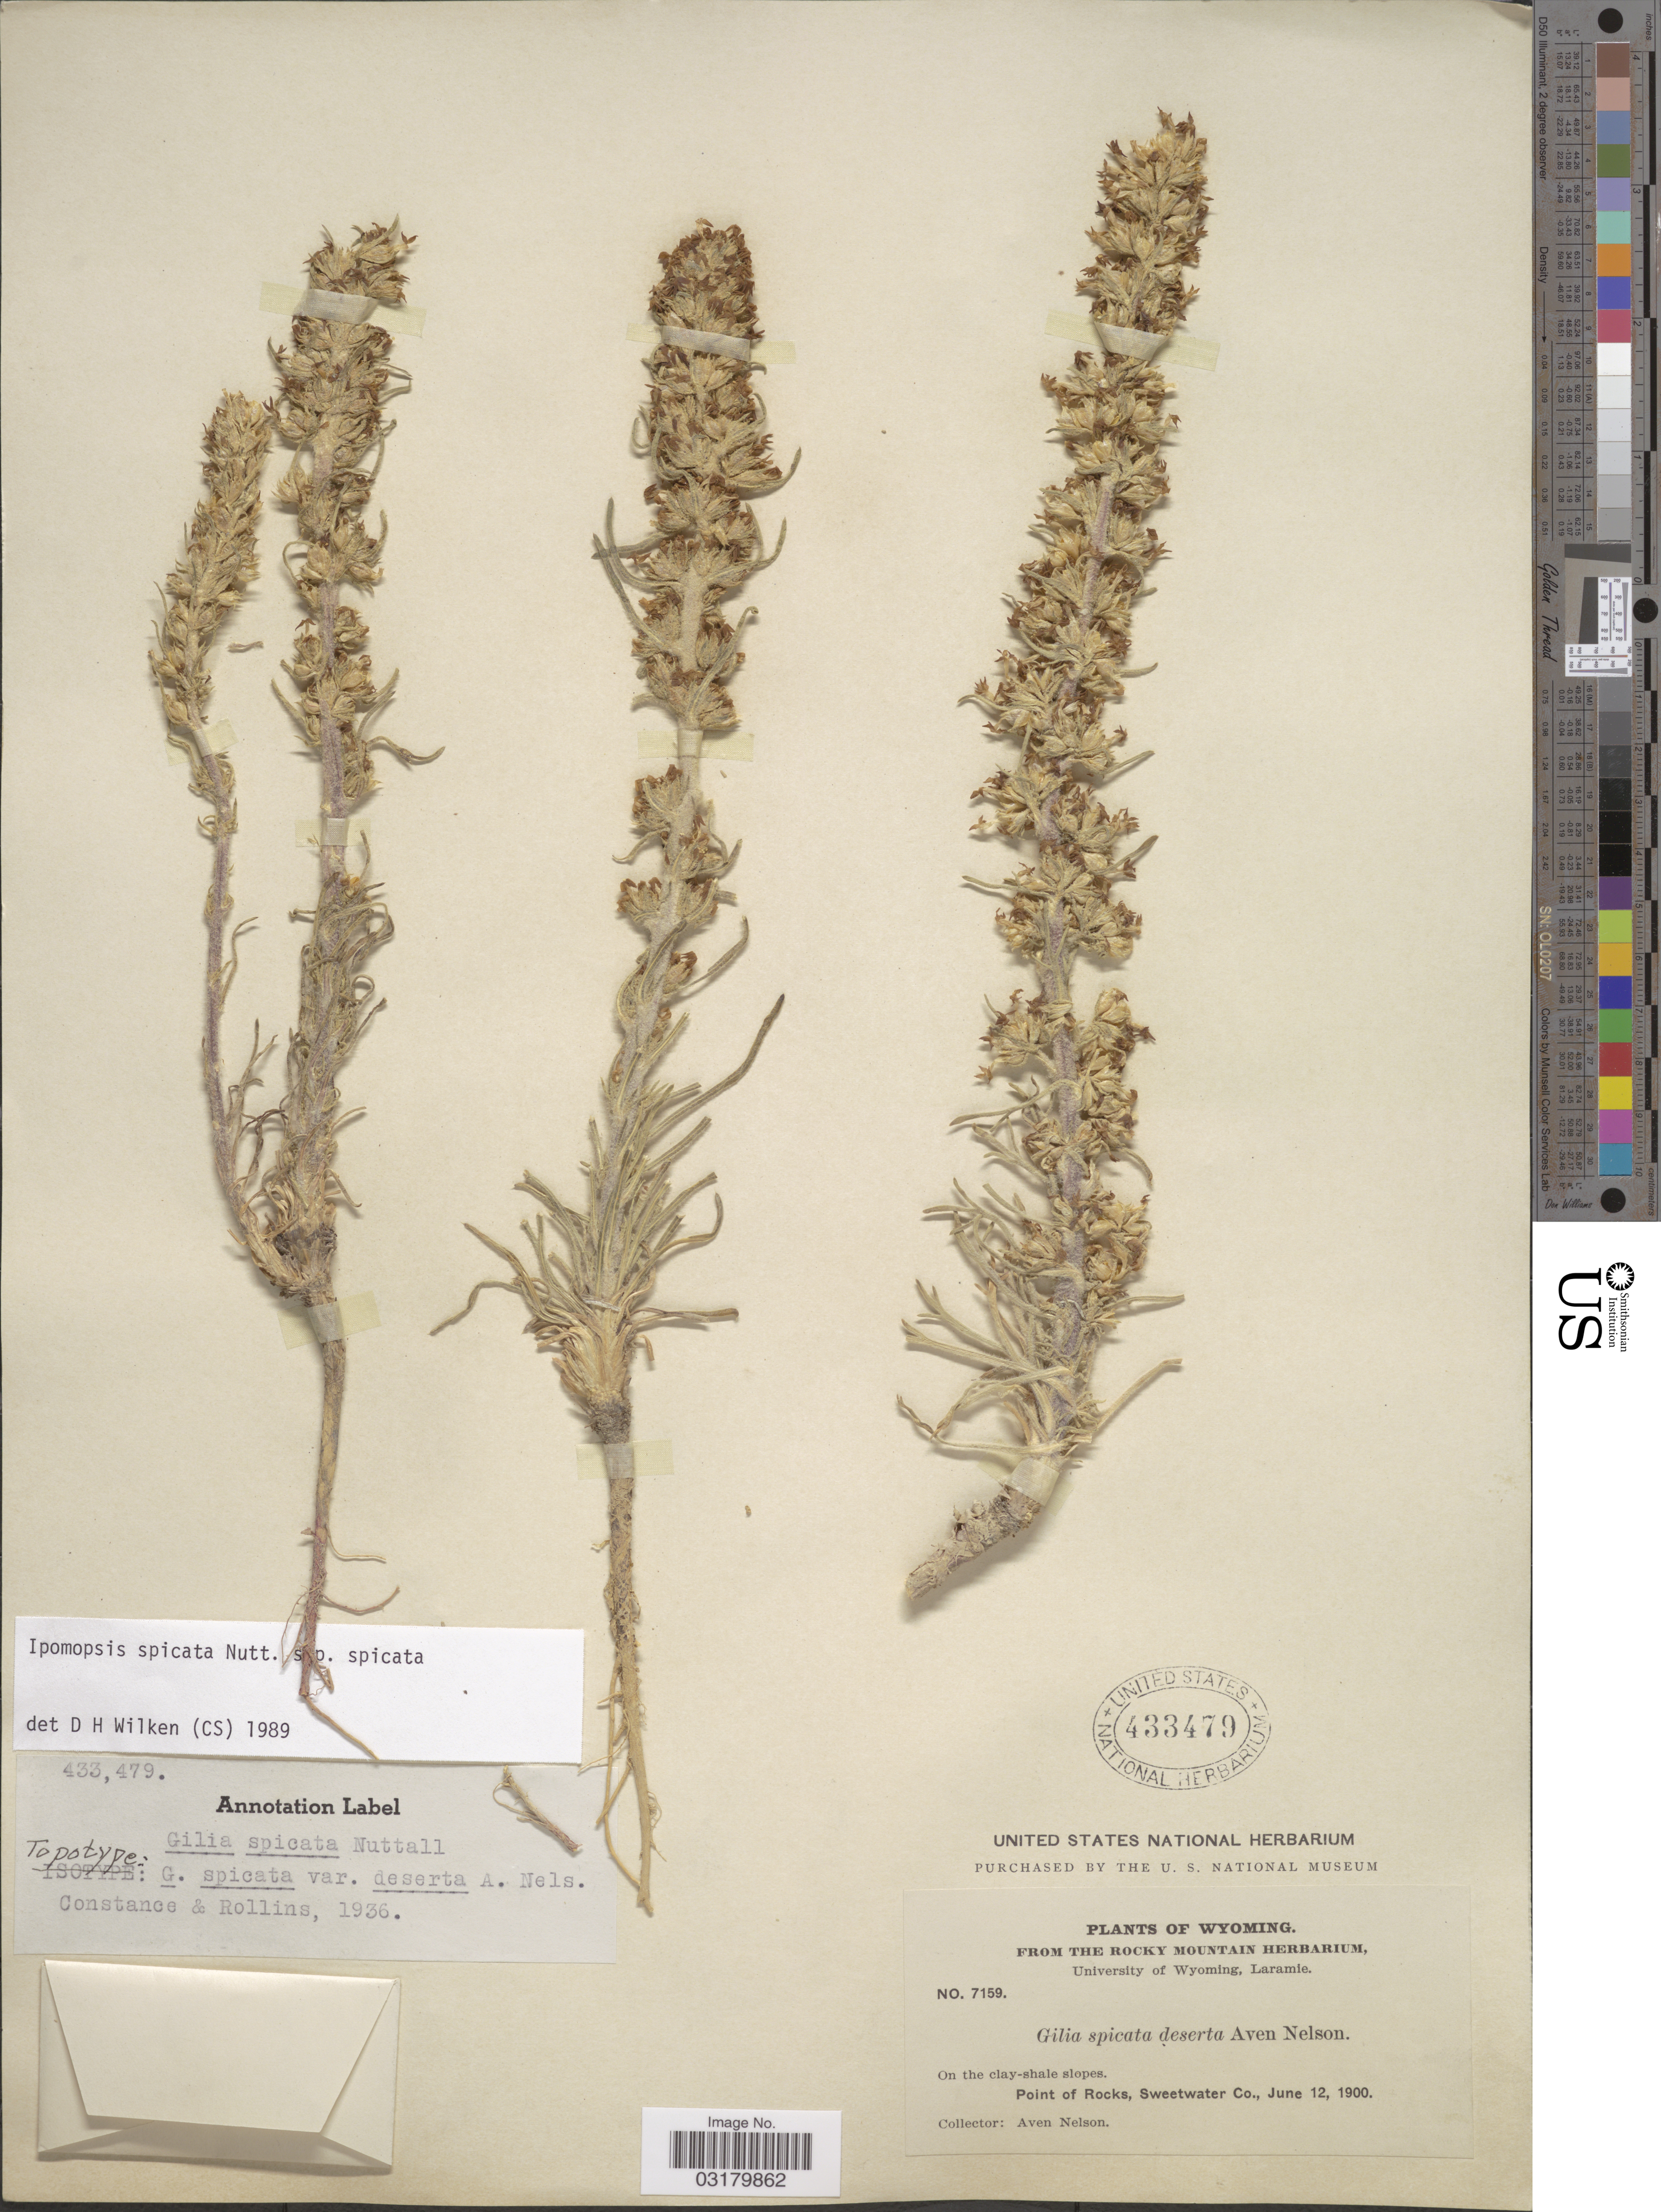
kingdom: Plantae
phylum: Tracheophyta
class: Magnoliopsida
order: Ericales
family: Polemoniaceae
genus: Ipomopsis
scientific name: Ipomopsis spicata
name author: (Nutt.) V.E. Grant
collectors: A. Nelson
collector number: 7159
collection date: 1900-06-12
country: United States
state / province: Wyoming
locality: Point of Rocks, Sweetwater Co.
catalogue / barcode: US 433479